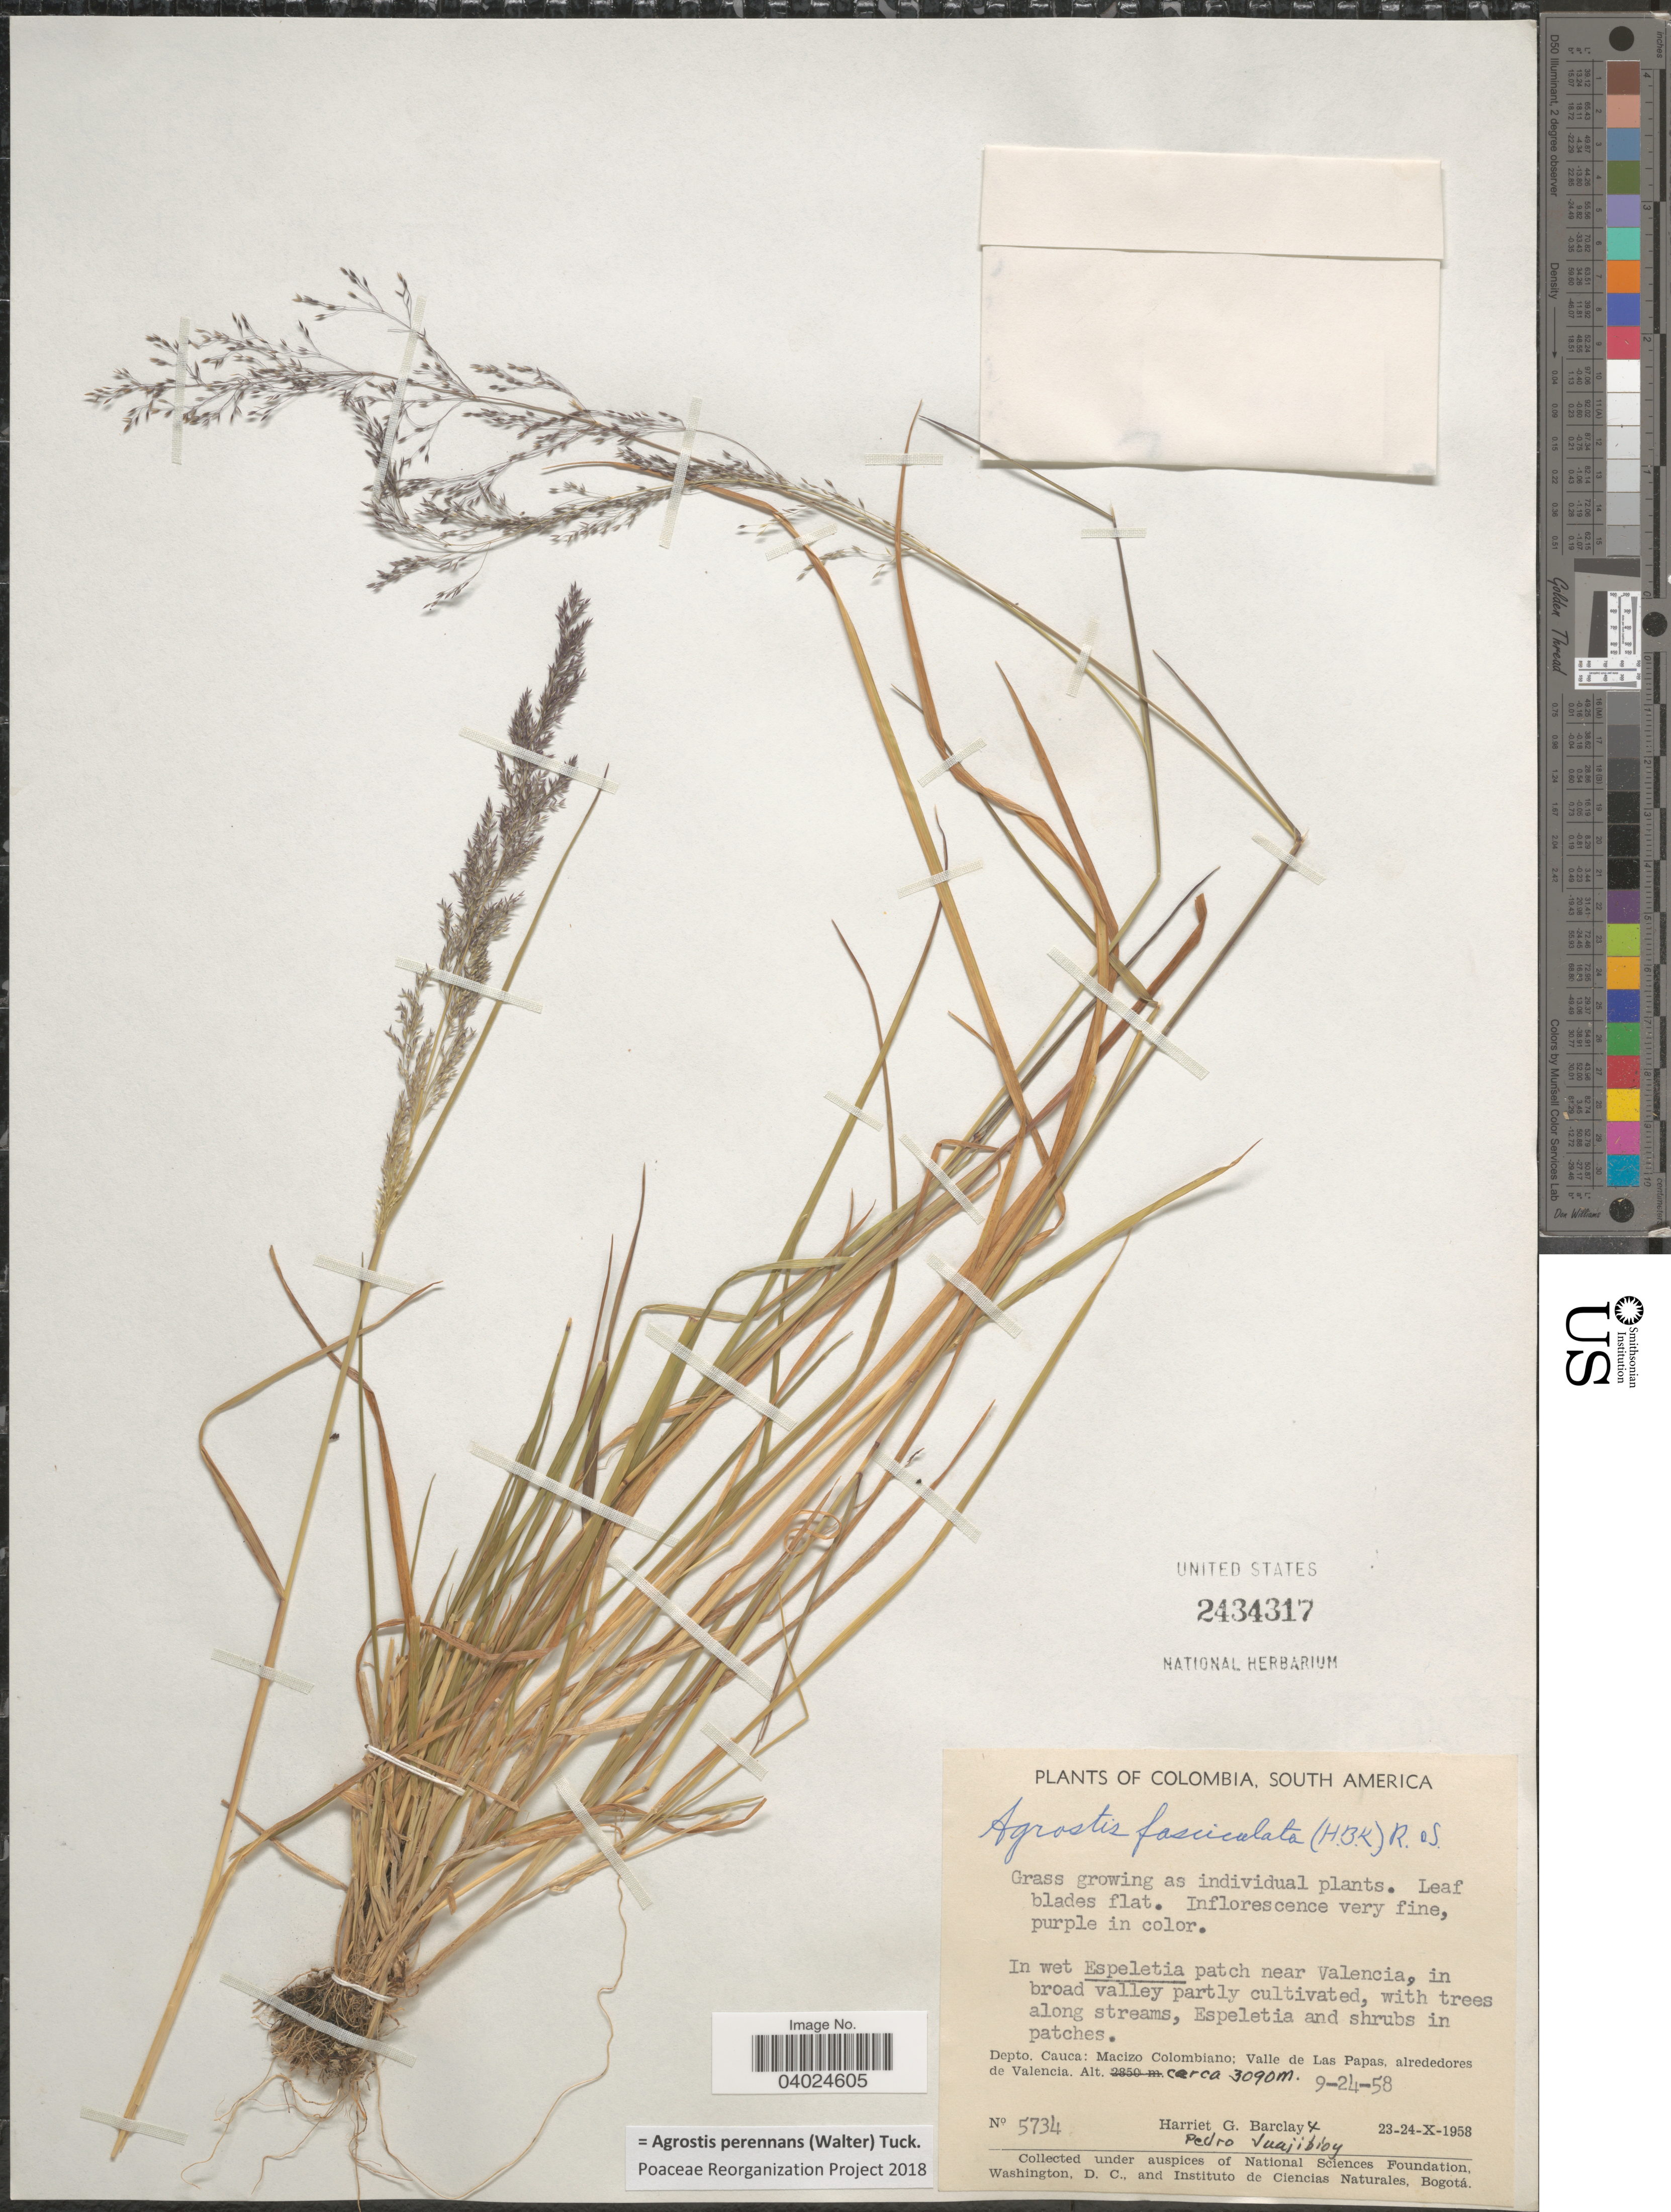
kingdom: Plantae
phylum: Tracheophyta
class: Liliopsida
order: Poales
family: Poaceae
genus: Agrostis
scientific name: Agrostis perennans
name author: (Walter) Tuck.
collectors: H. G. Barclay & P. Juajibioy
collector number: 5734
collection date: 1958-09-24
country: Colombia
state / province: Cauca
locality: In wet Espeletia patch near Valencia, in broad valley partly cultivated, with trees along streams, Espeletia and shrubs in patches. Depto. Cauca: Macizo Colombiano; Valle de Las Papas, alrededores de Valencia.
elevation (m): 3090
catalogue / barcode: US 2434317